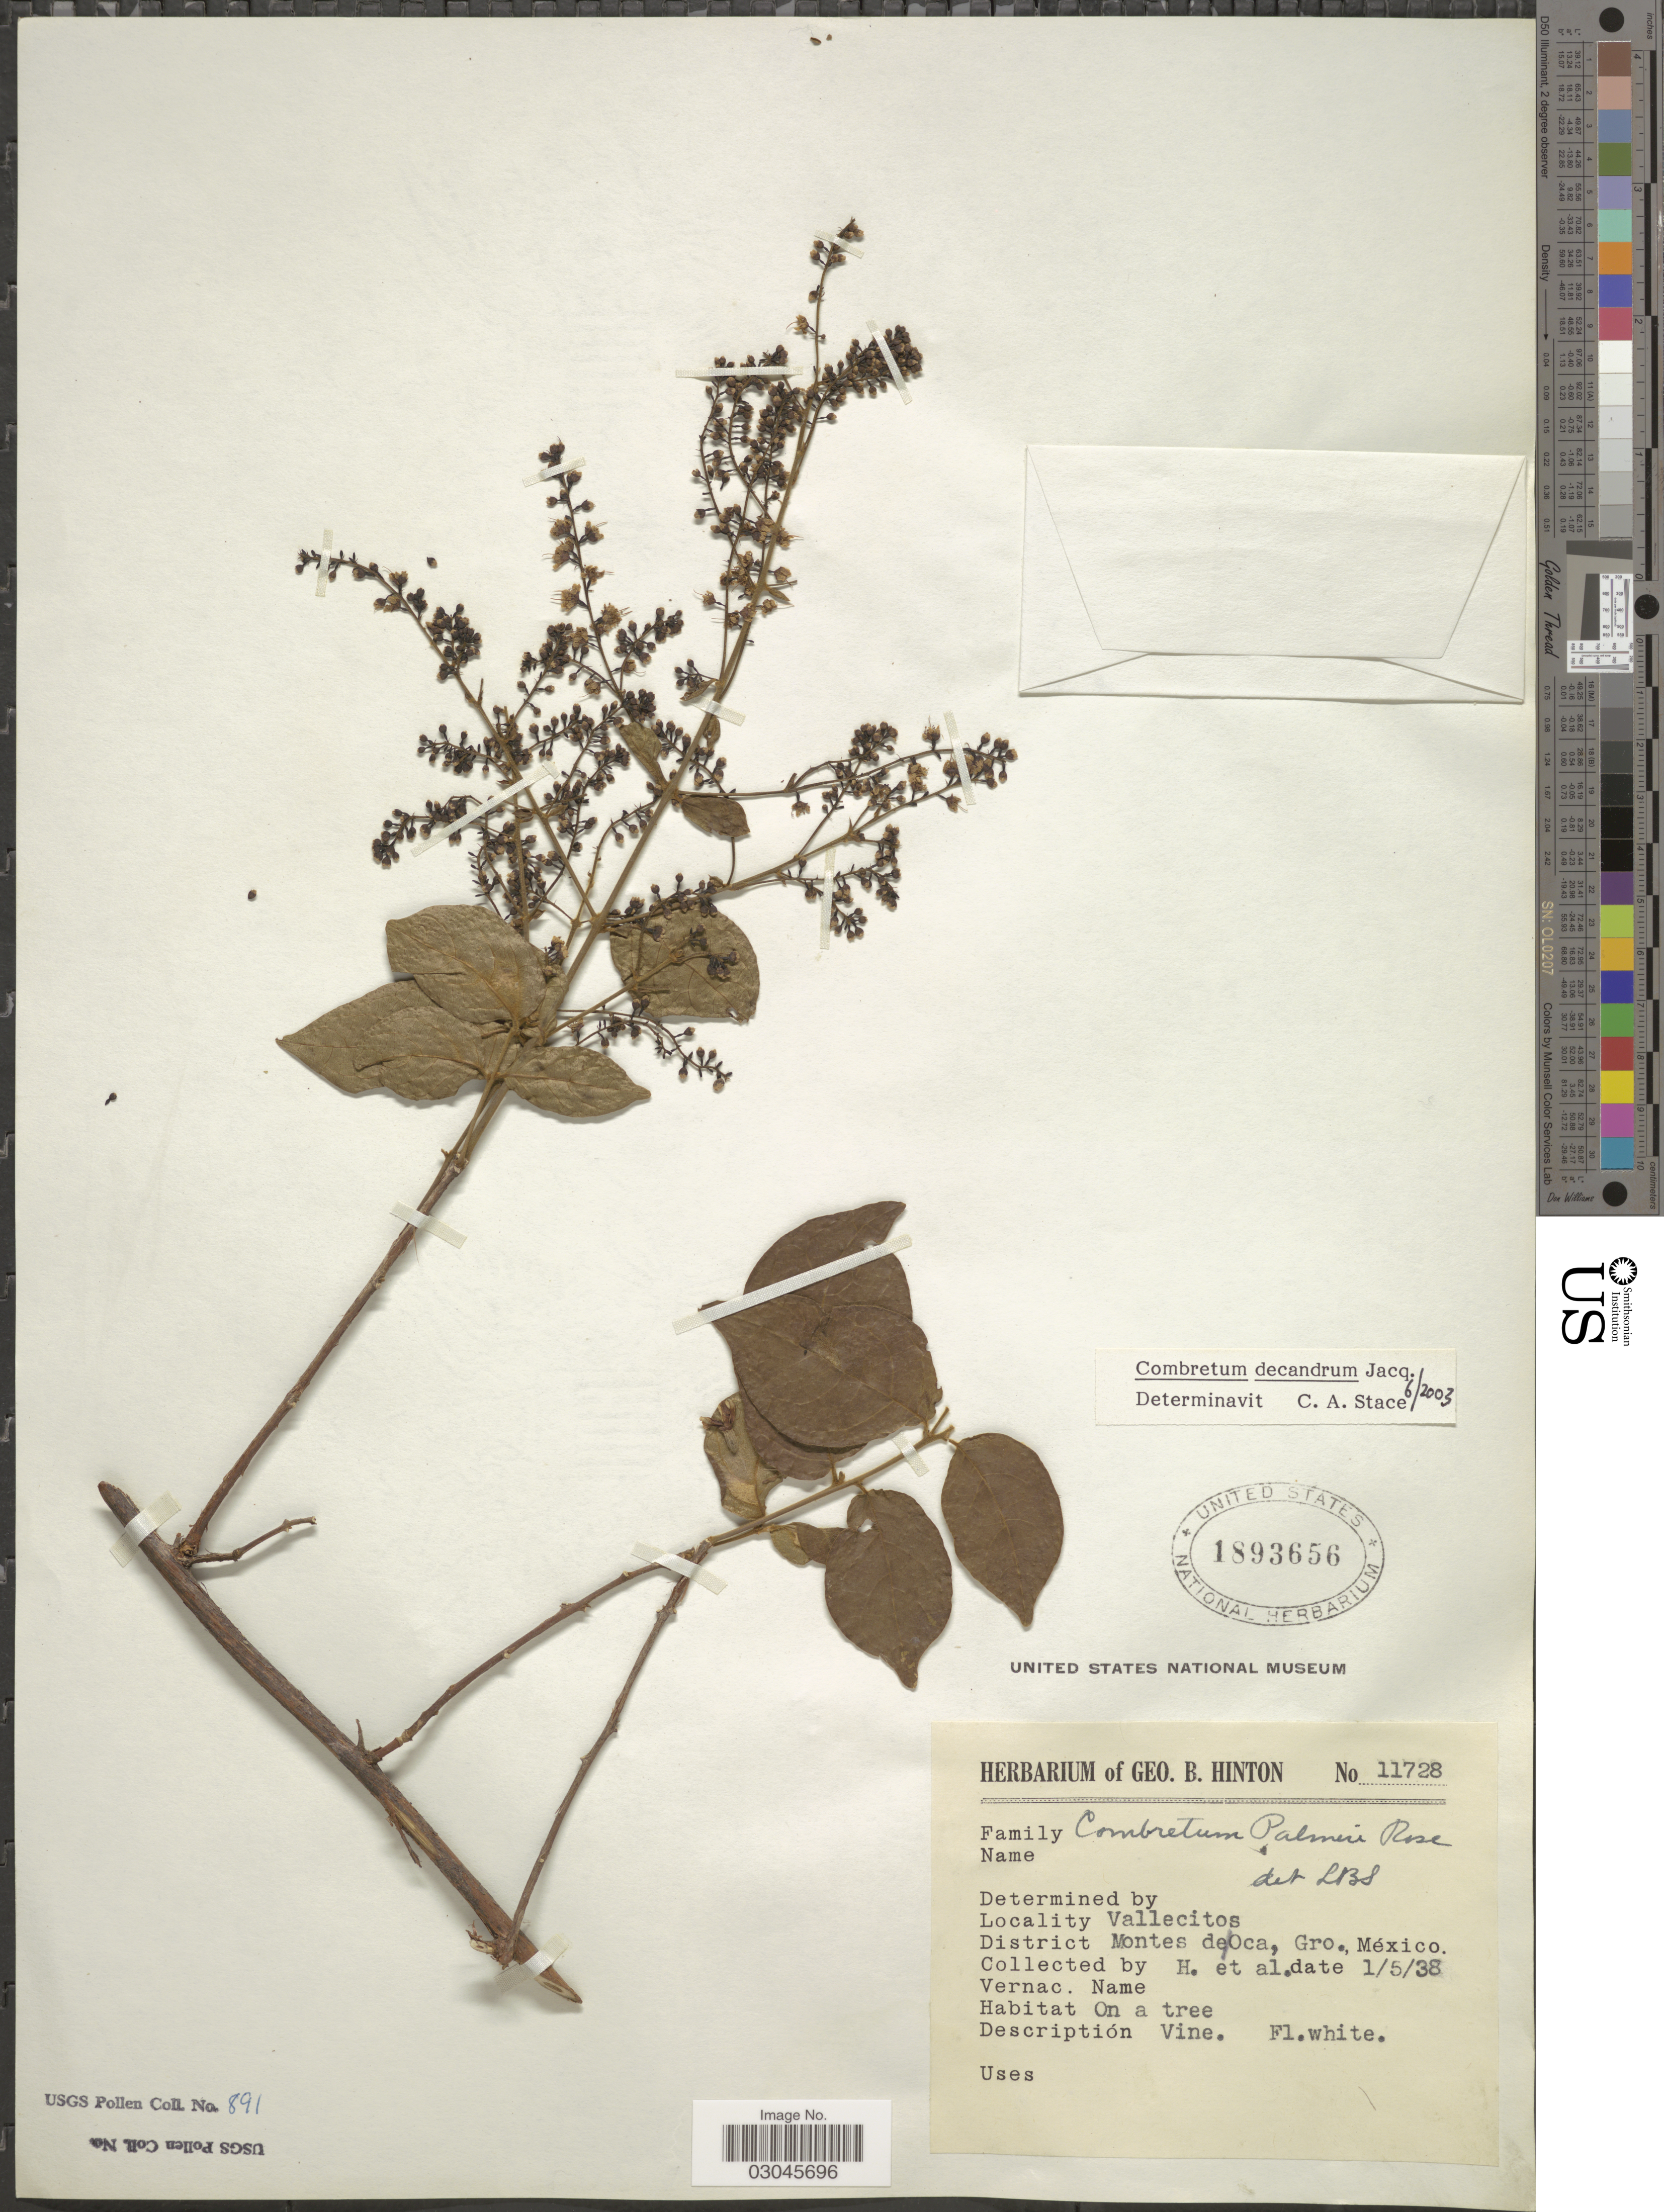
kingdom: Plantae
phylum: Tracheophyta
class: Magnoliopsida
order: Myrtales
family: Combretaceae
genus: Combretum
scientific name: Combretum decandrum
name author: Jacq.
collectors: G. B. Hinton & et al.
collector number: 11728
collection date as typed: Transcribed d/m/y: 1/5/38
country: Mexico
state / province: Guerrero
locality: Vallecitos, District Montes de Oca.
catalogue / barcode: US 1893656